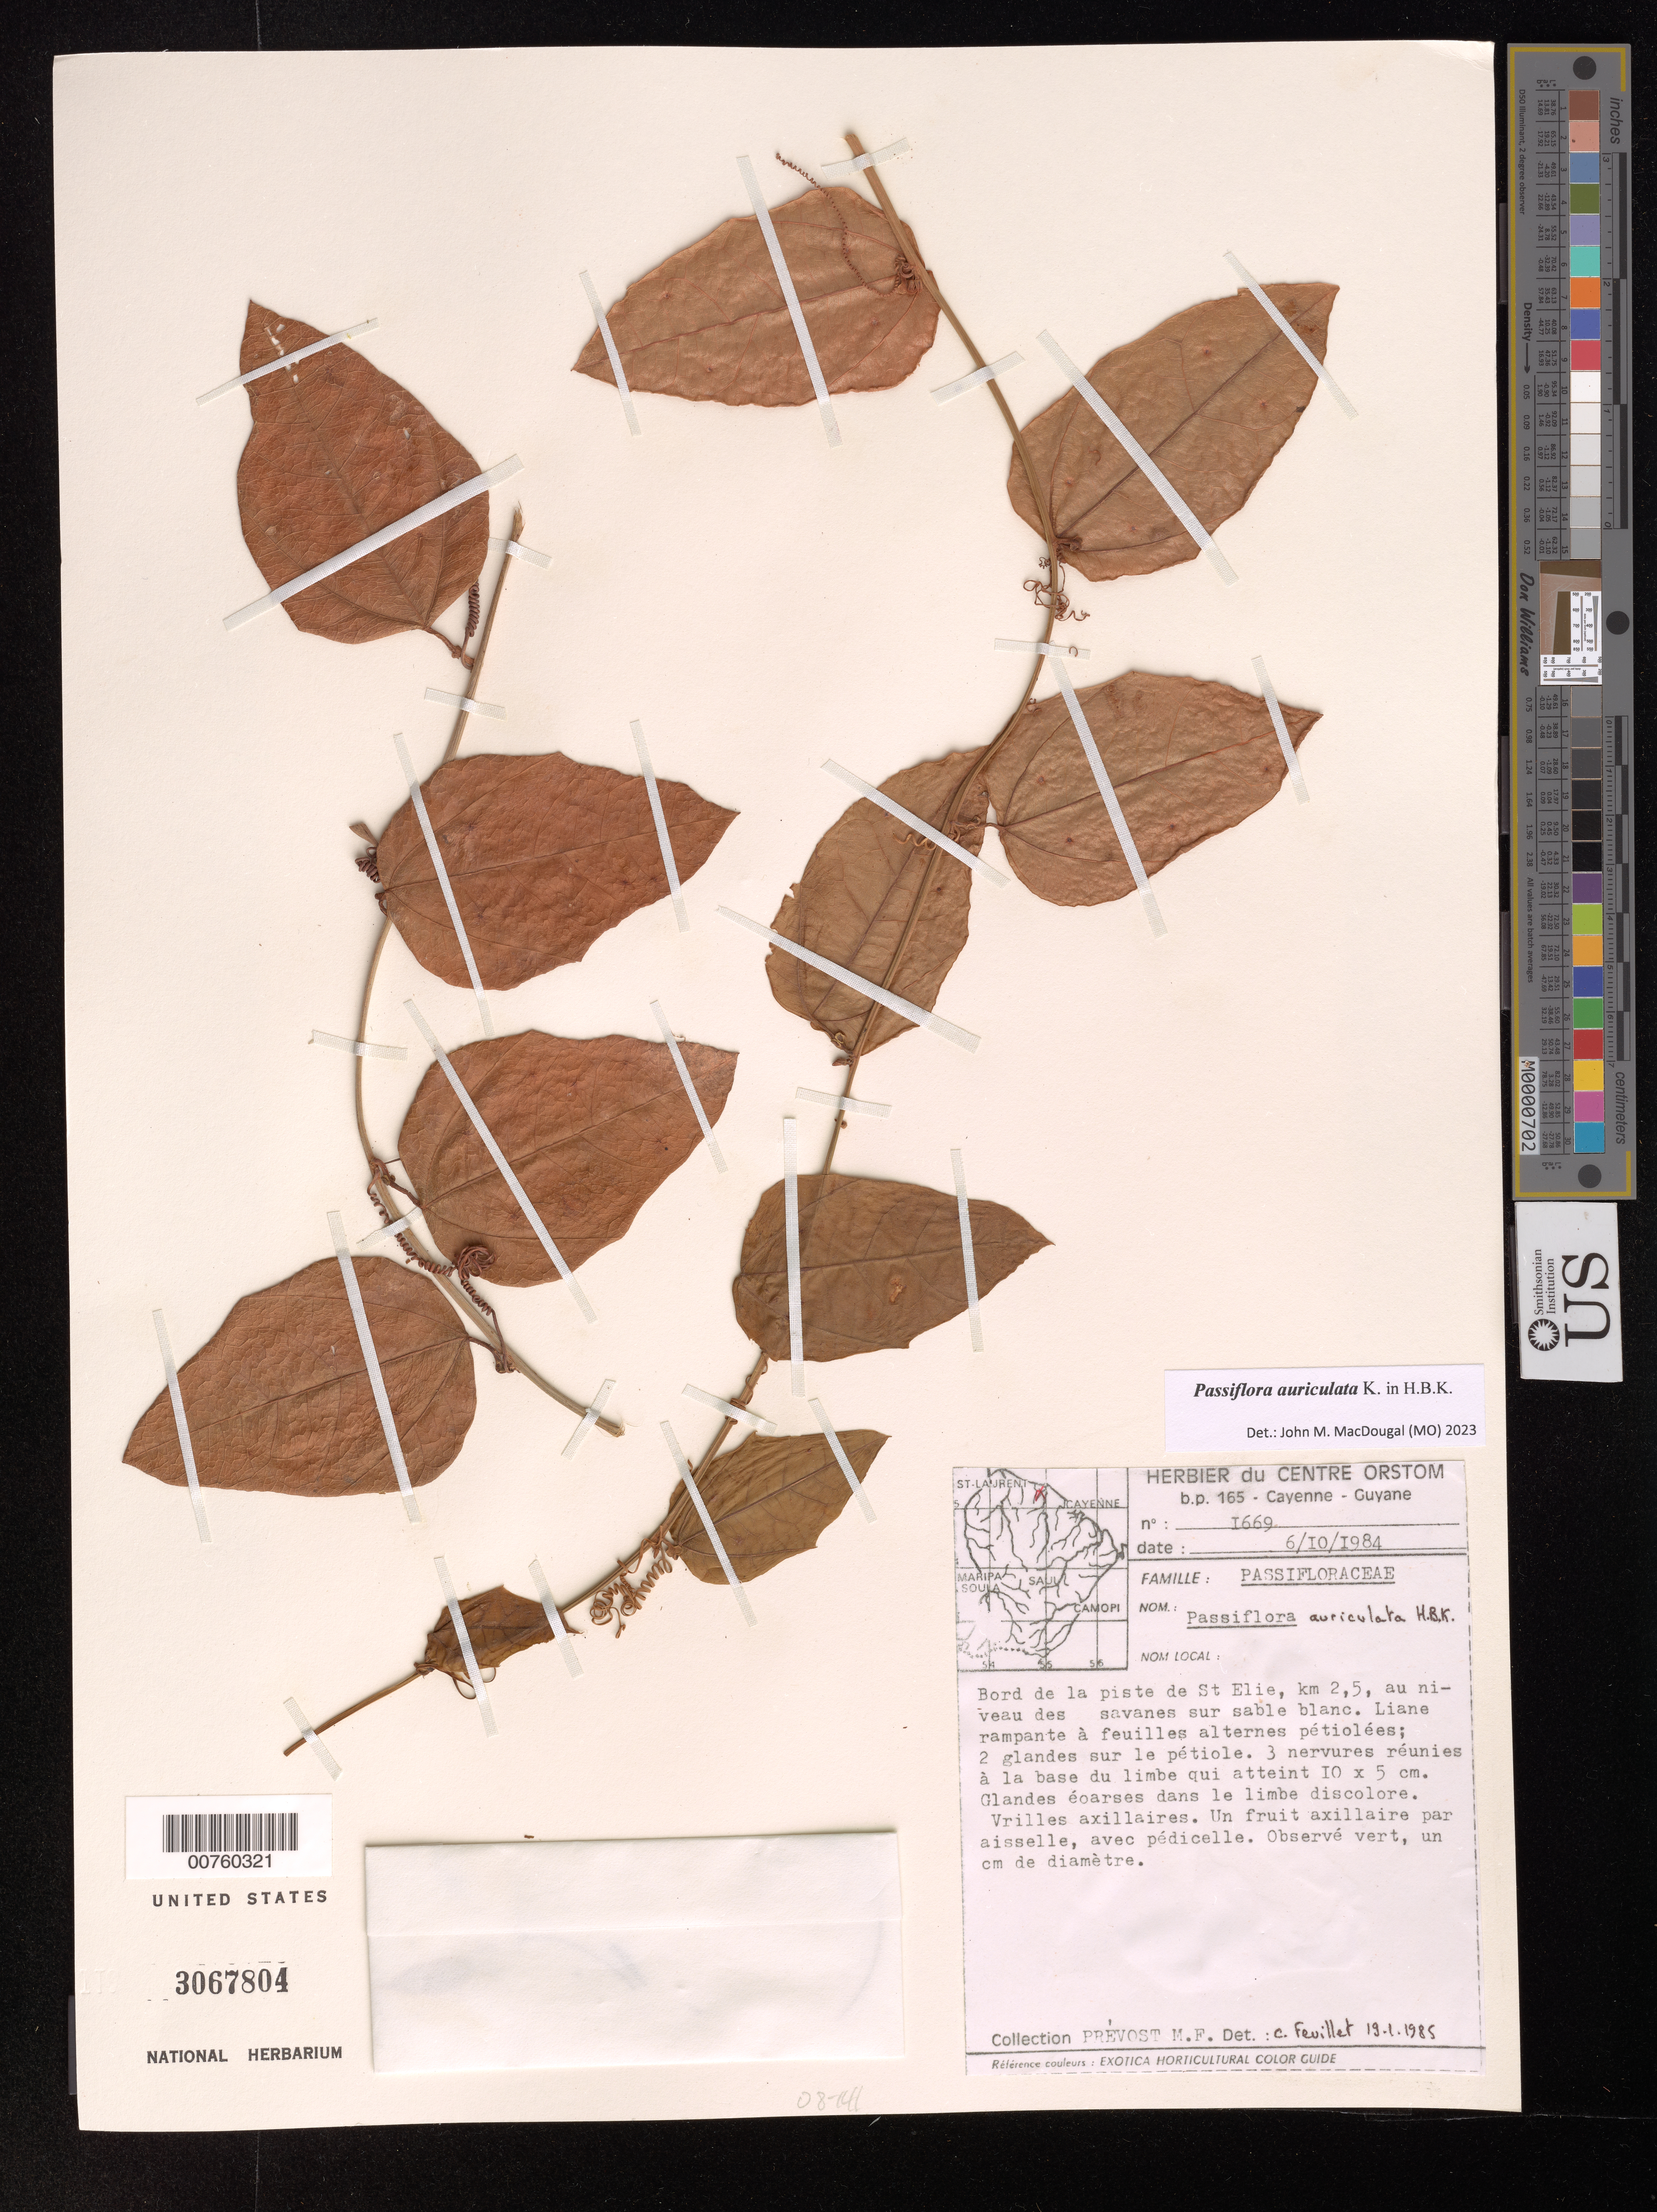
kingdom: Plantae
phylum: Tracheophyta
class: Magnoliopsida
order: Malpighiales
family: Passifloraceae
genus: Passiflora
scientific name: Passiflora auriculata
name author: Kunth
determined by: Feuillet, C.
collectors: M.-F. Prévost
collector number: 1669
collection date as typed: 6-Oct-84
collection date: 1984-10-06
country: French Guiana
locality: Piste de Saint-Elie, km 2.5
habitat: Along trail, savanna on white sand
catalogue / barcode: US 3067804